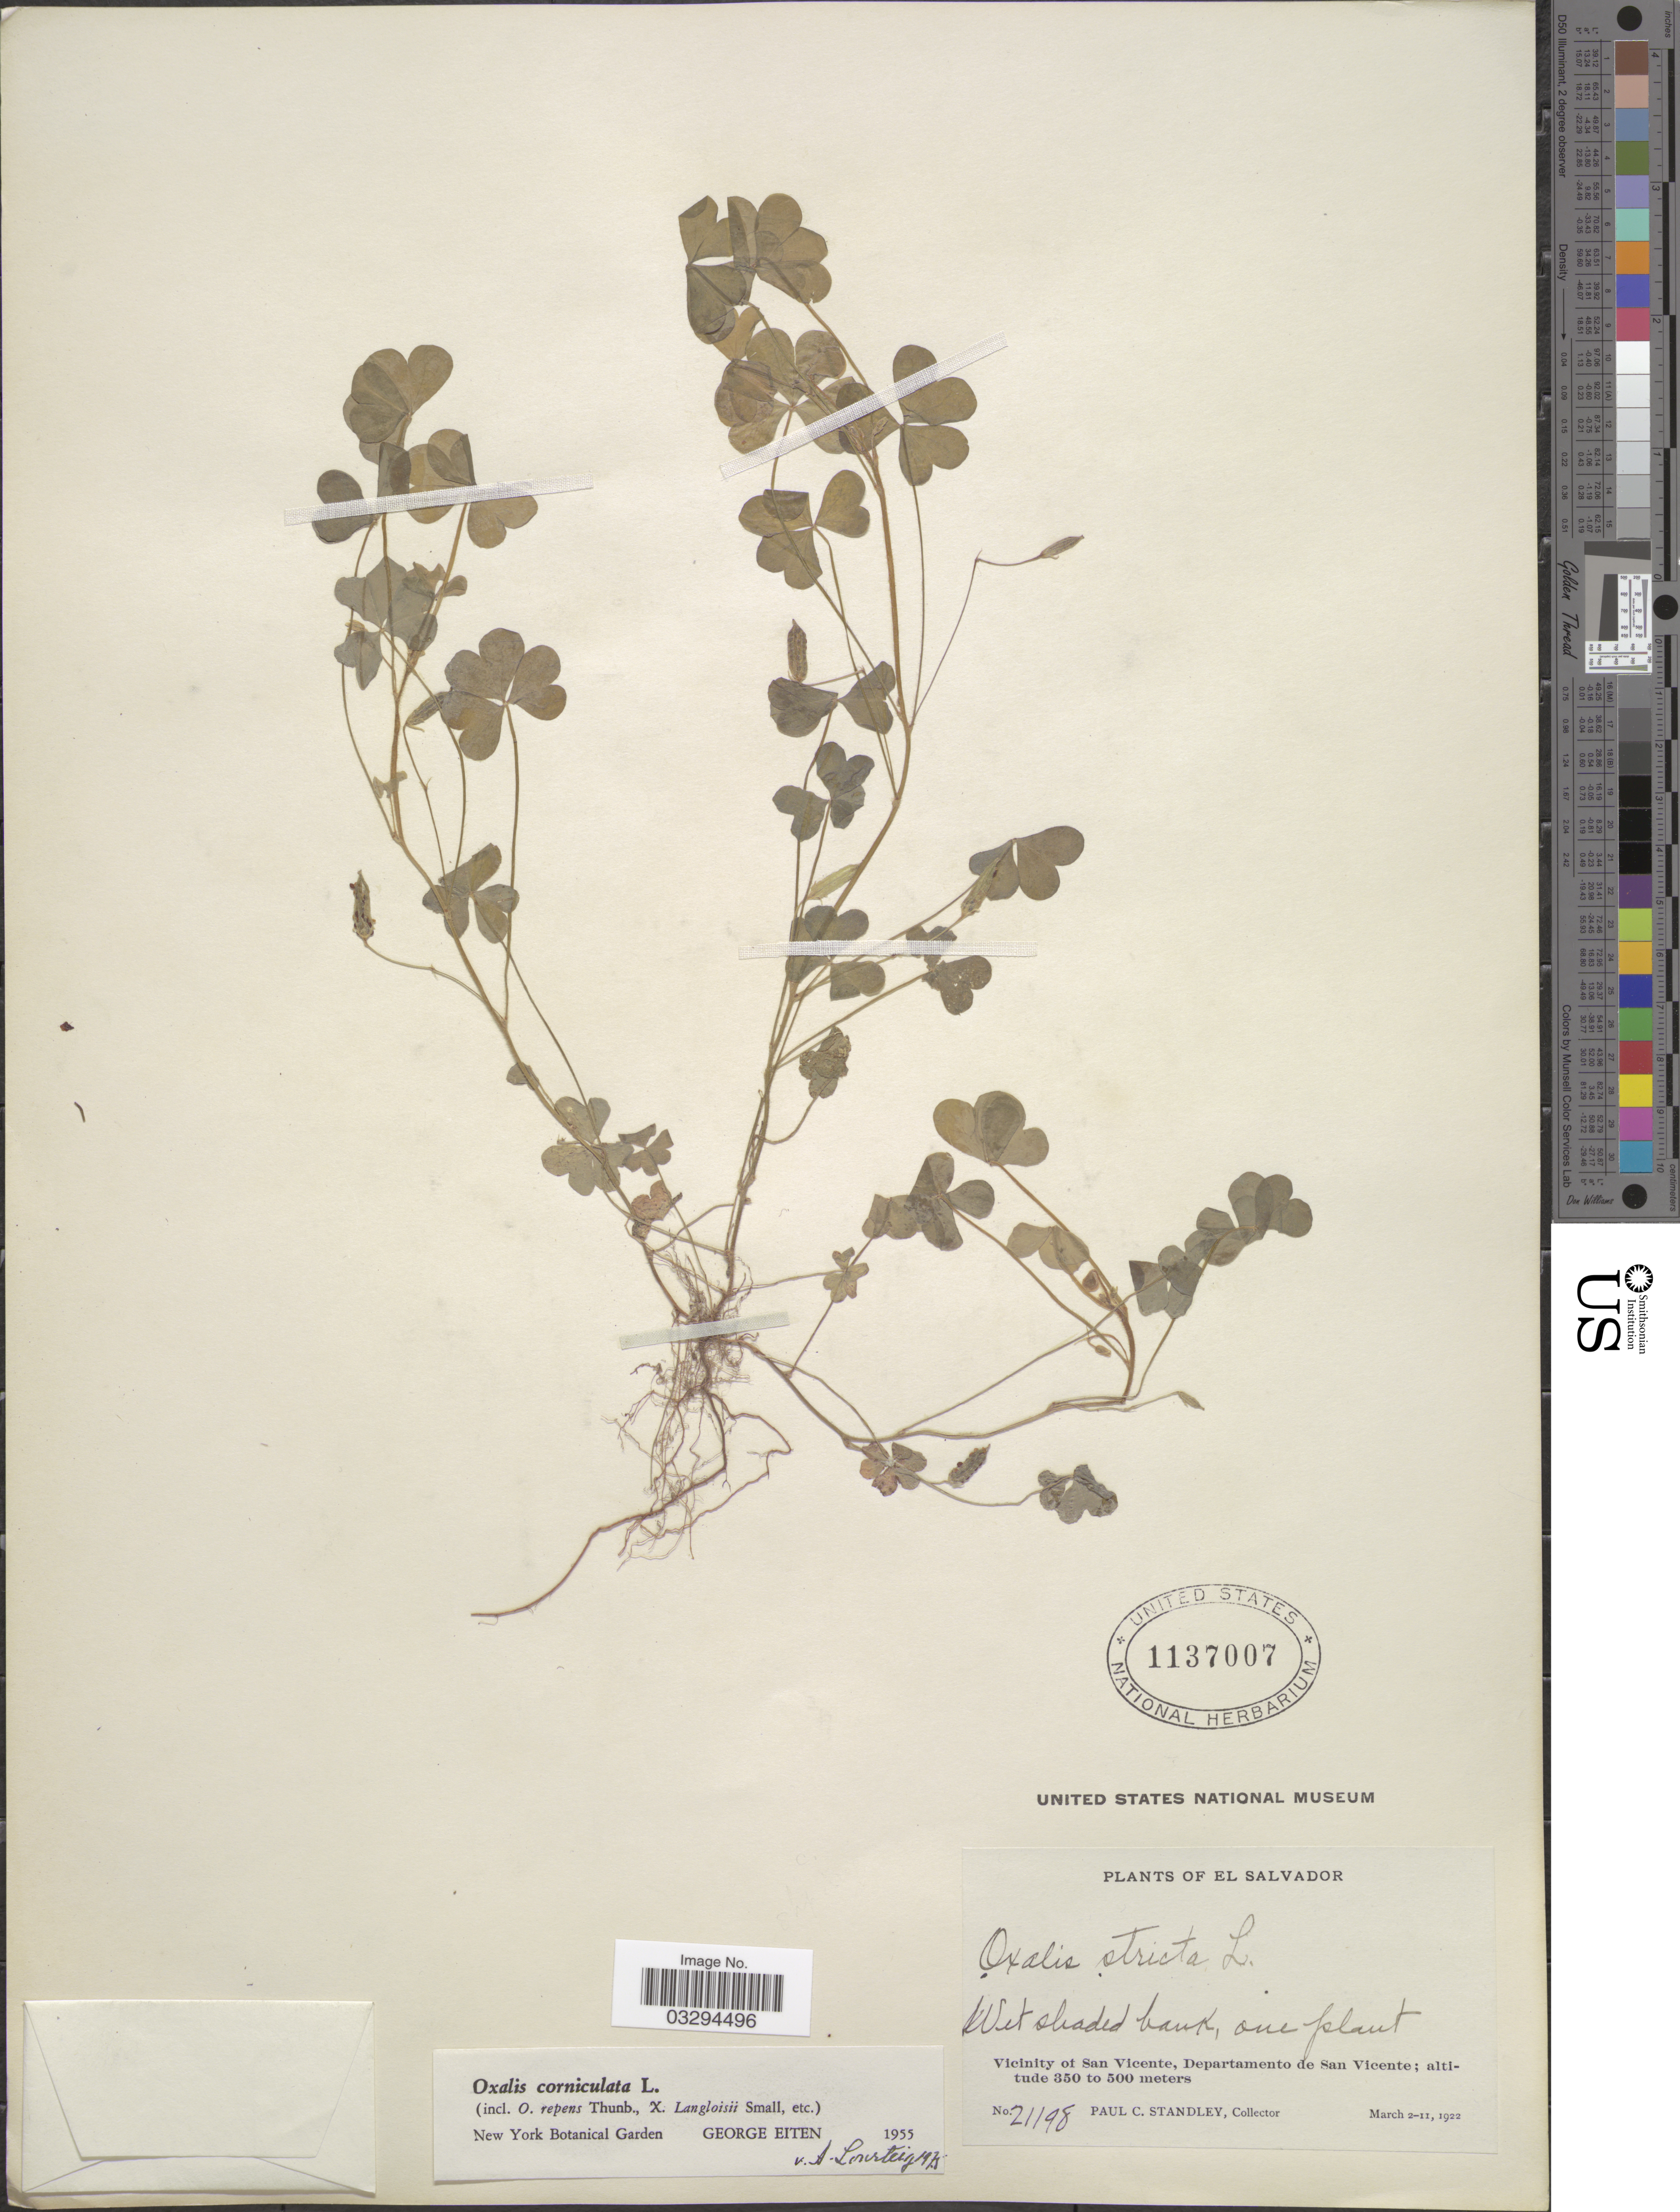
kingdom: Plantae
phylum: Tracheophyta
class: Magnoliopsida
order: Oxalidales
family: Oxalidaceae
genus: Oxalis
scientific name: Oxalis corniculata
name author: L.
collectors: P. C. Standley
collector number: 21198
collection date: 1922-03-02/1922-03-11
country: El Salvador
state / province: San Vincente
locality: Vicinity of San Vicente, Departamento de San Vicente.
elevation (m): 350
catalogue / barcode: US 1137007